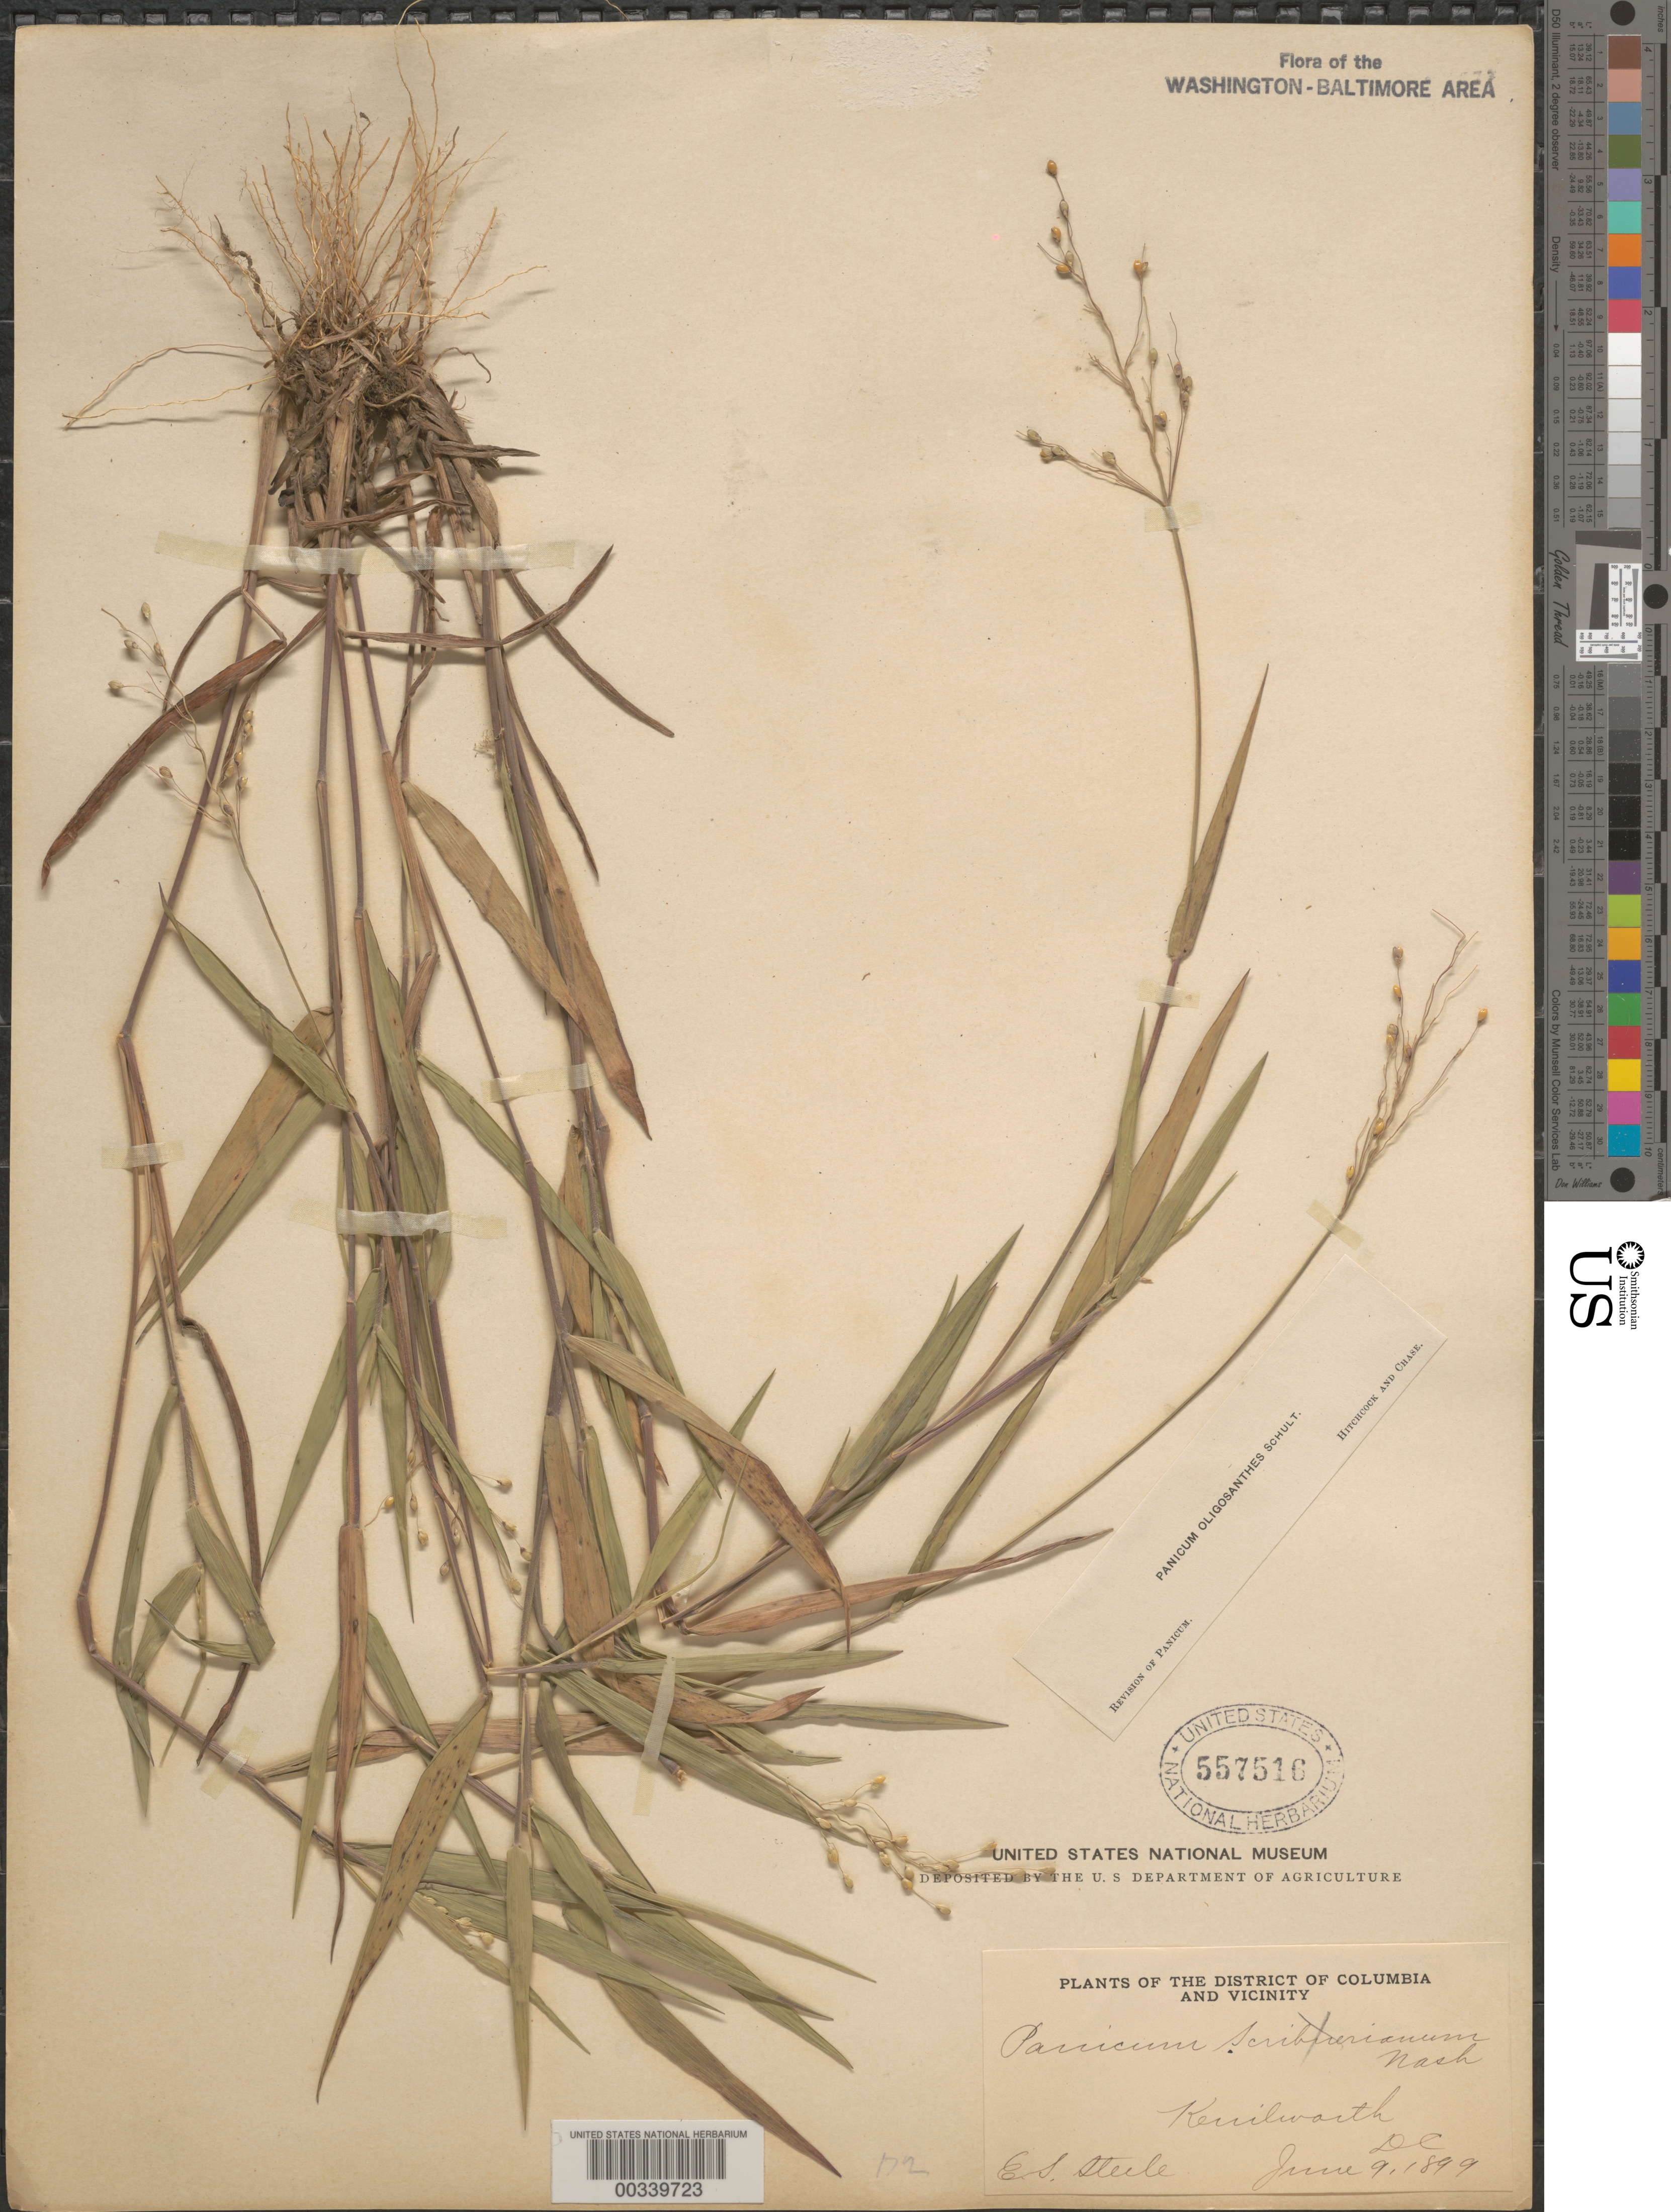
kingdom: Plantae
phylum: Tracheophyta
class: Liliopsida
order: Poales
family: Poaceae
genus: Dichanthelium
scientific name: Dichanthelium oligosanthes var. oligosanthes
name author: (Schult.) Gould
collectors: E. Steele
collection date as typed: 09 Jun 1899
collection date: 1899-06-09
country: United States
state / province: District of Columbia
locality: Kenilworth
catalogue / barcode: US 557516